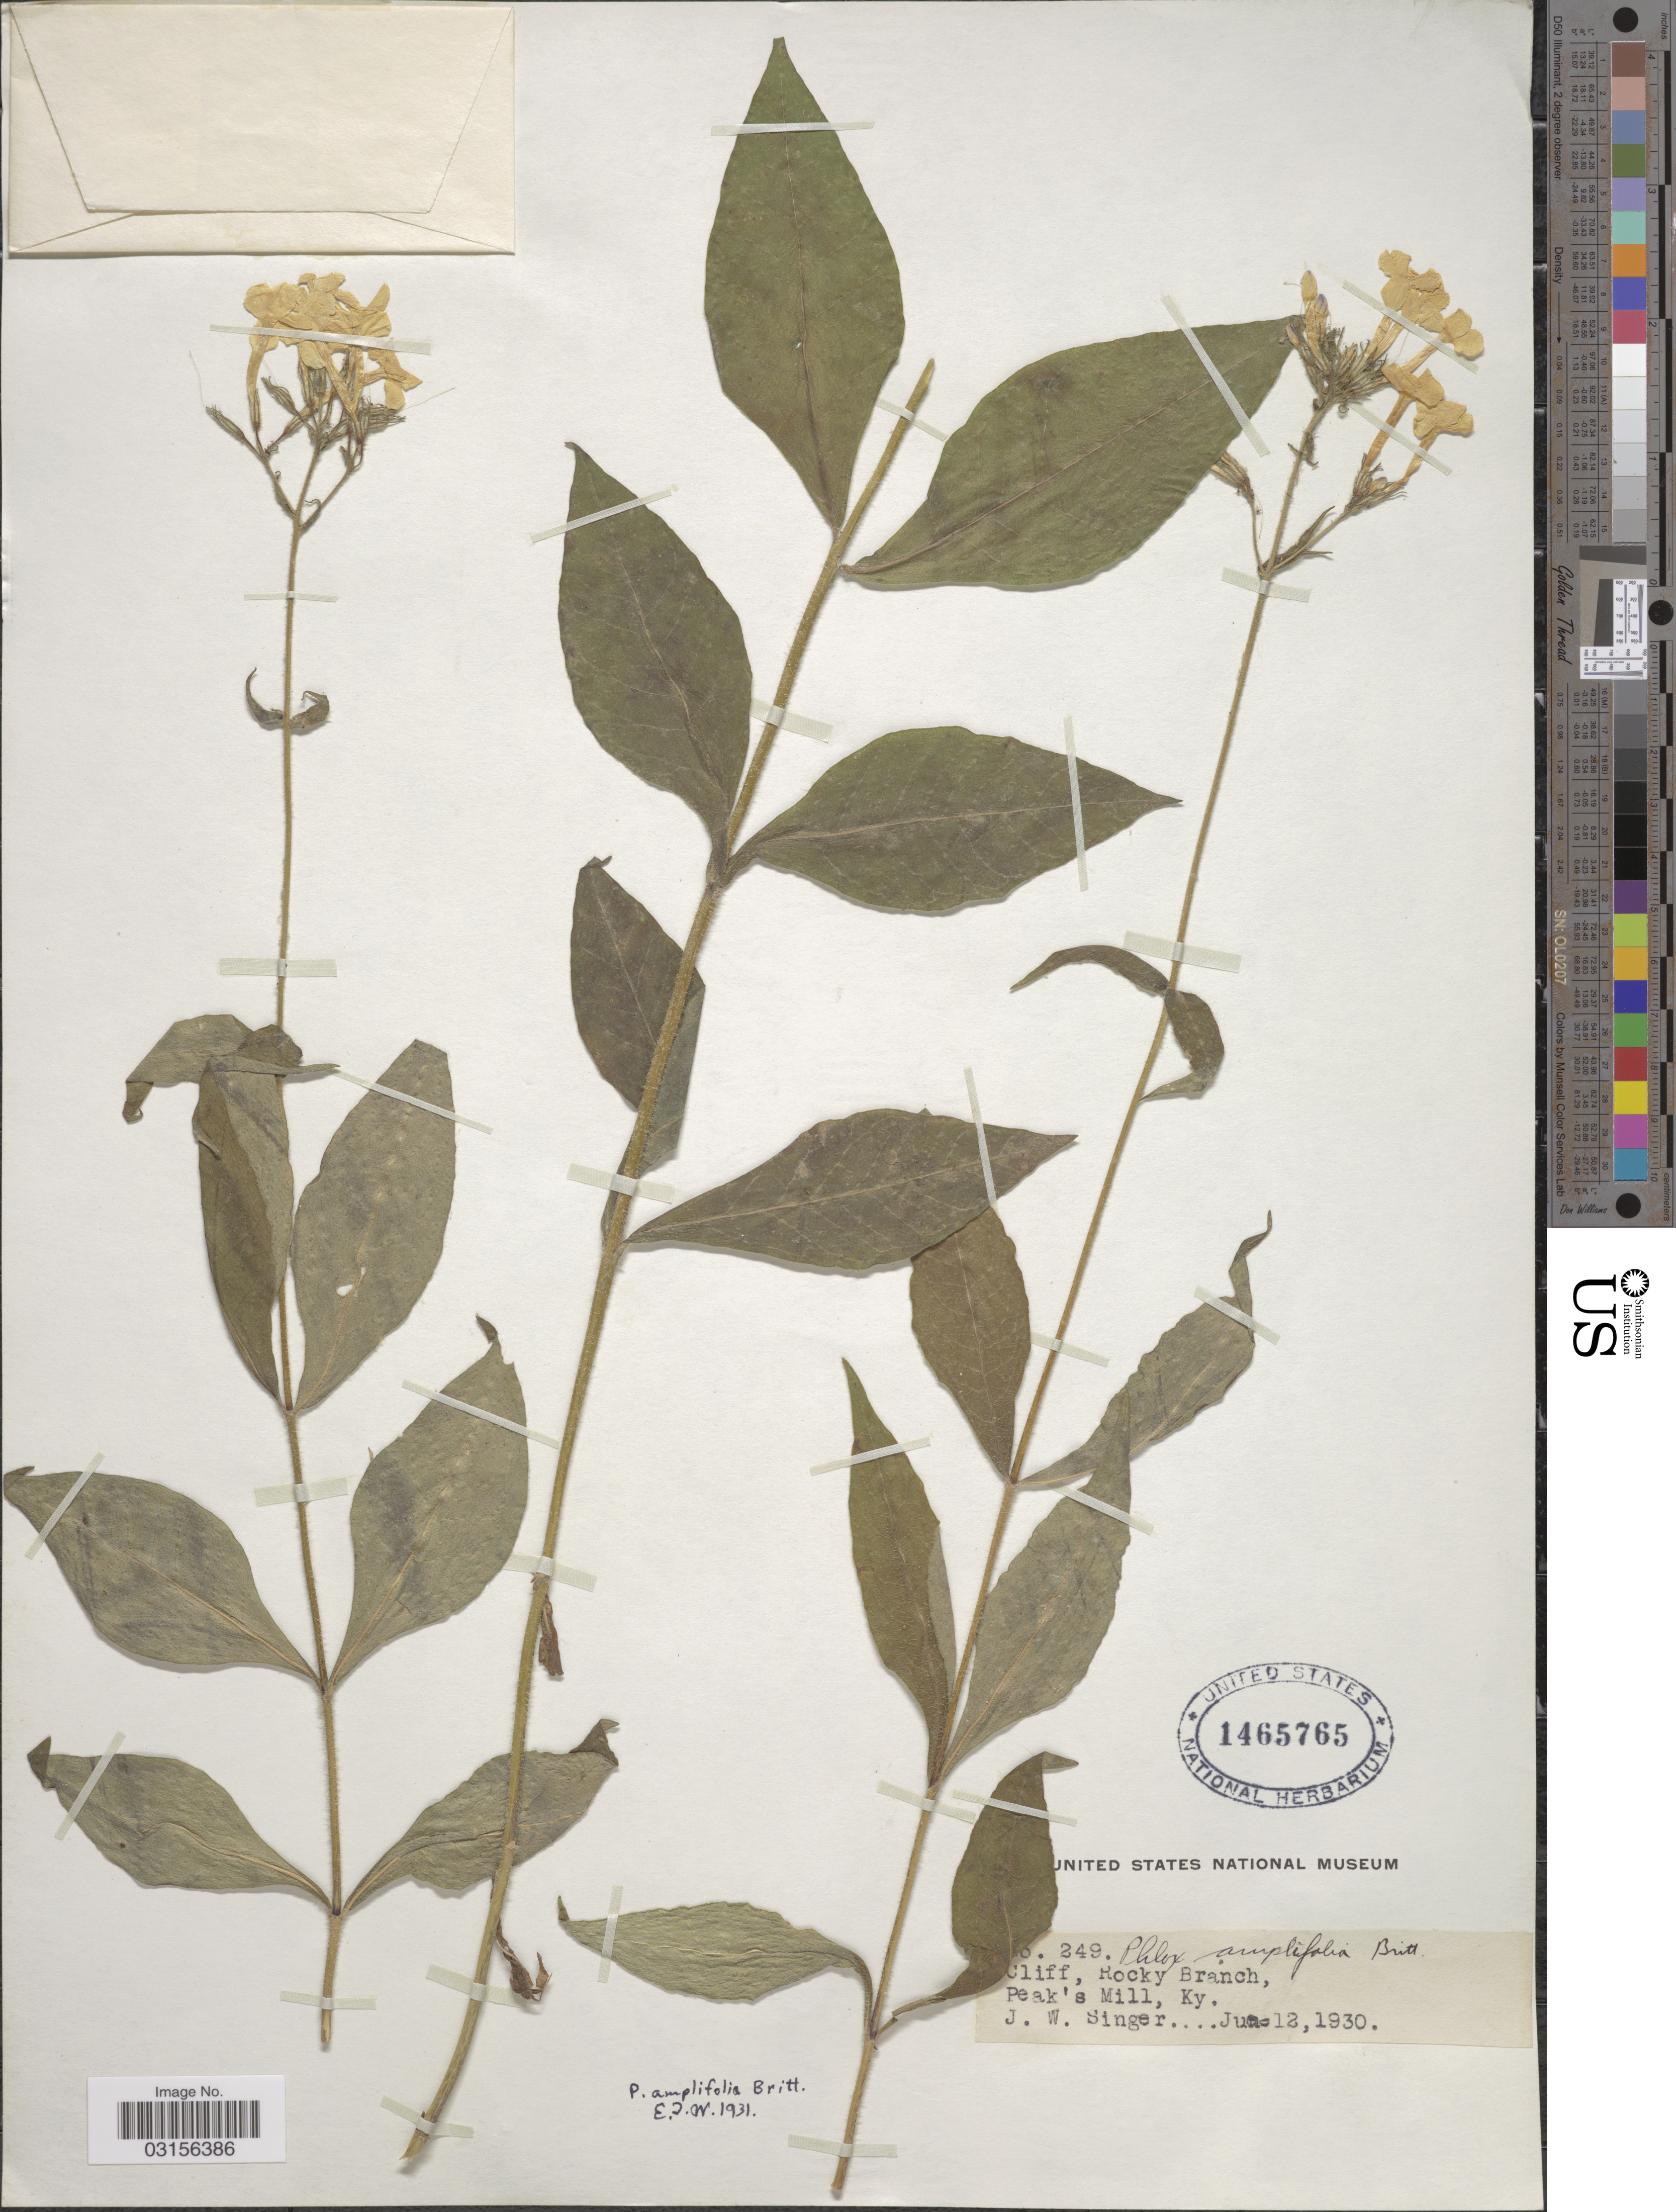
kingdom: Plantae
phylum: Tracheophyta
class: Magnoliopsida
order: Ericales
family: Polemoniaceae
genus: Phlox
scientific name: Phlox amplifolia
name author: Britton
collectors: J. EW. Singer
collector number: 249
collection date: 1930-06-12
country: United States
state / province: Kentucky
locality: Rocky Branch, Peak's Mill, Ky.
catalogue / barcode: US 1465765